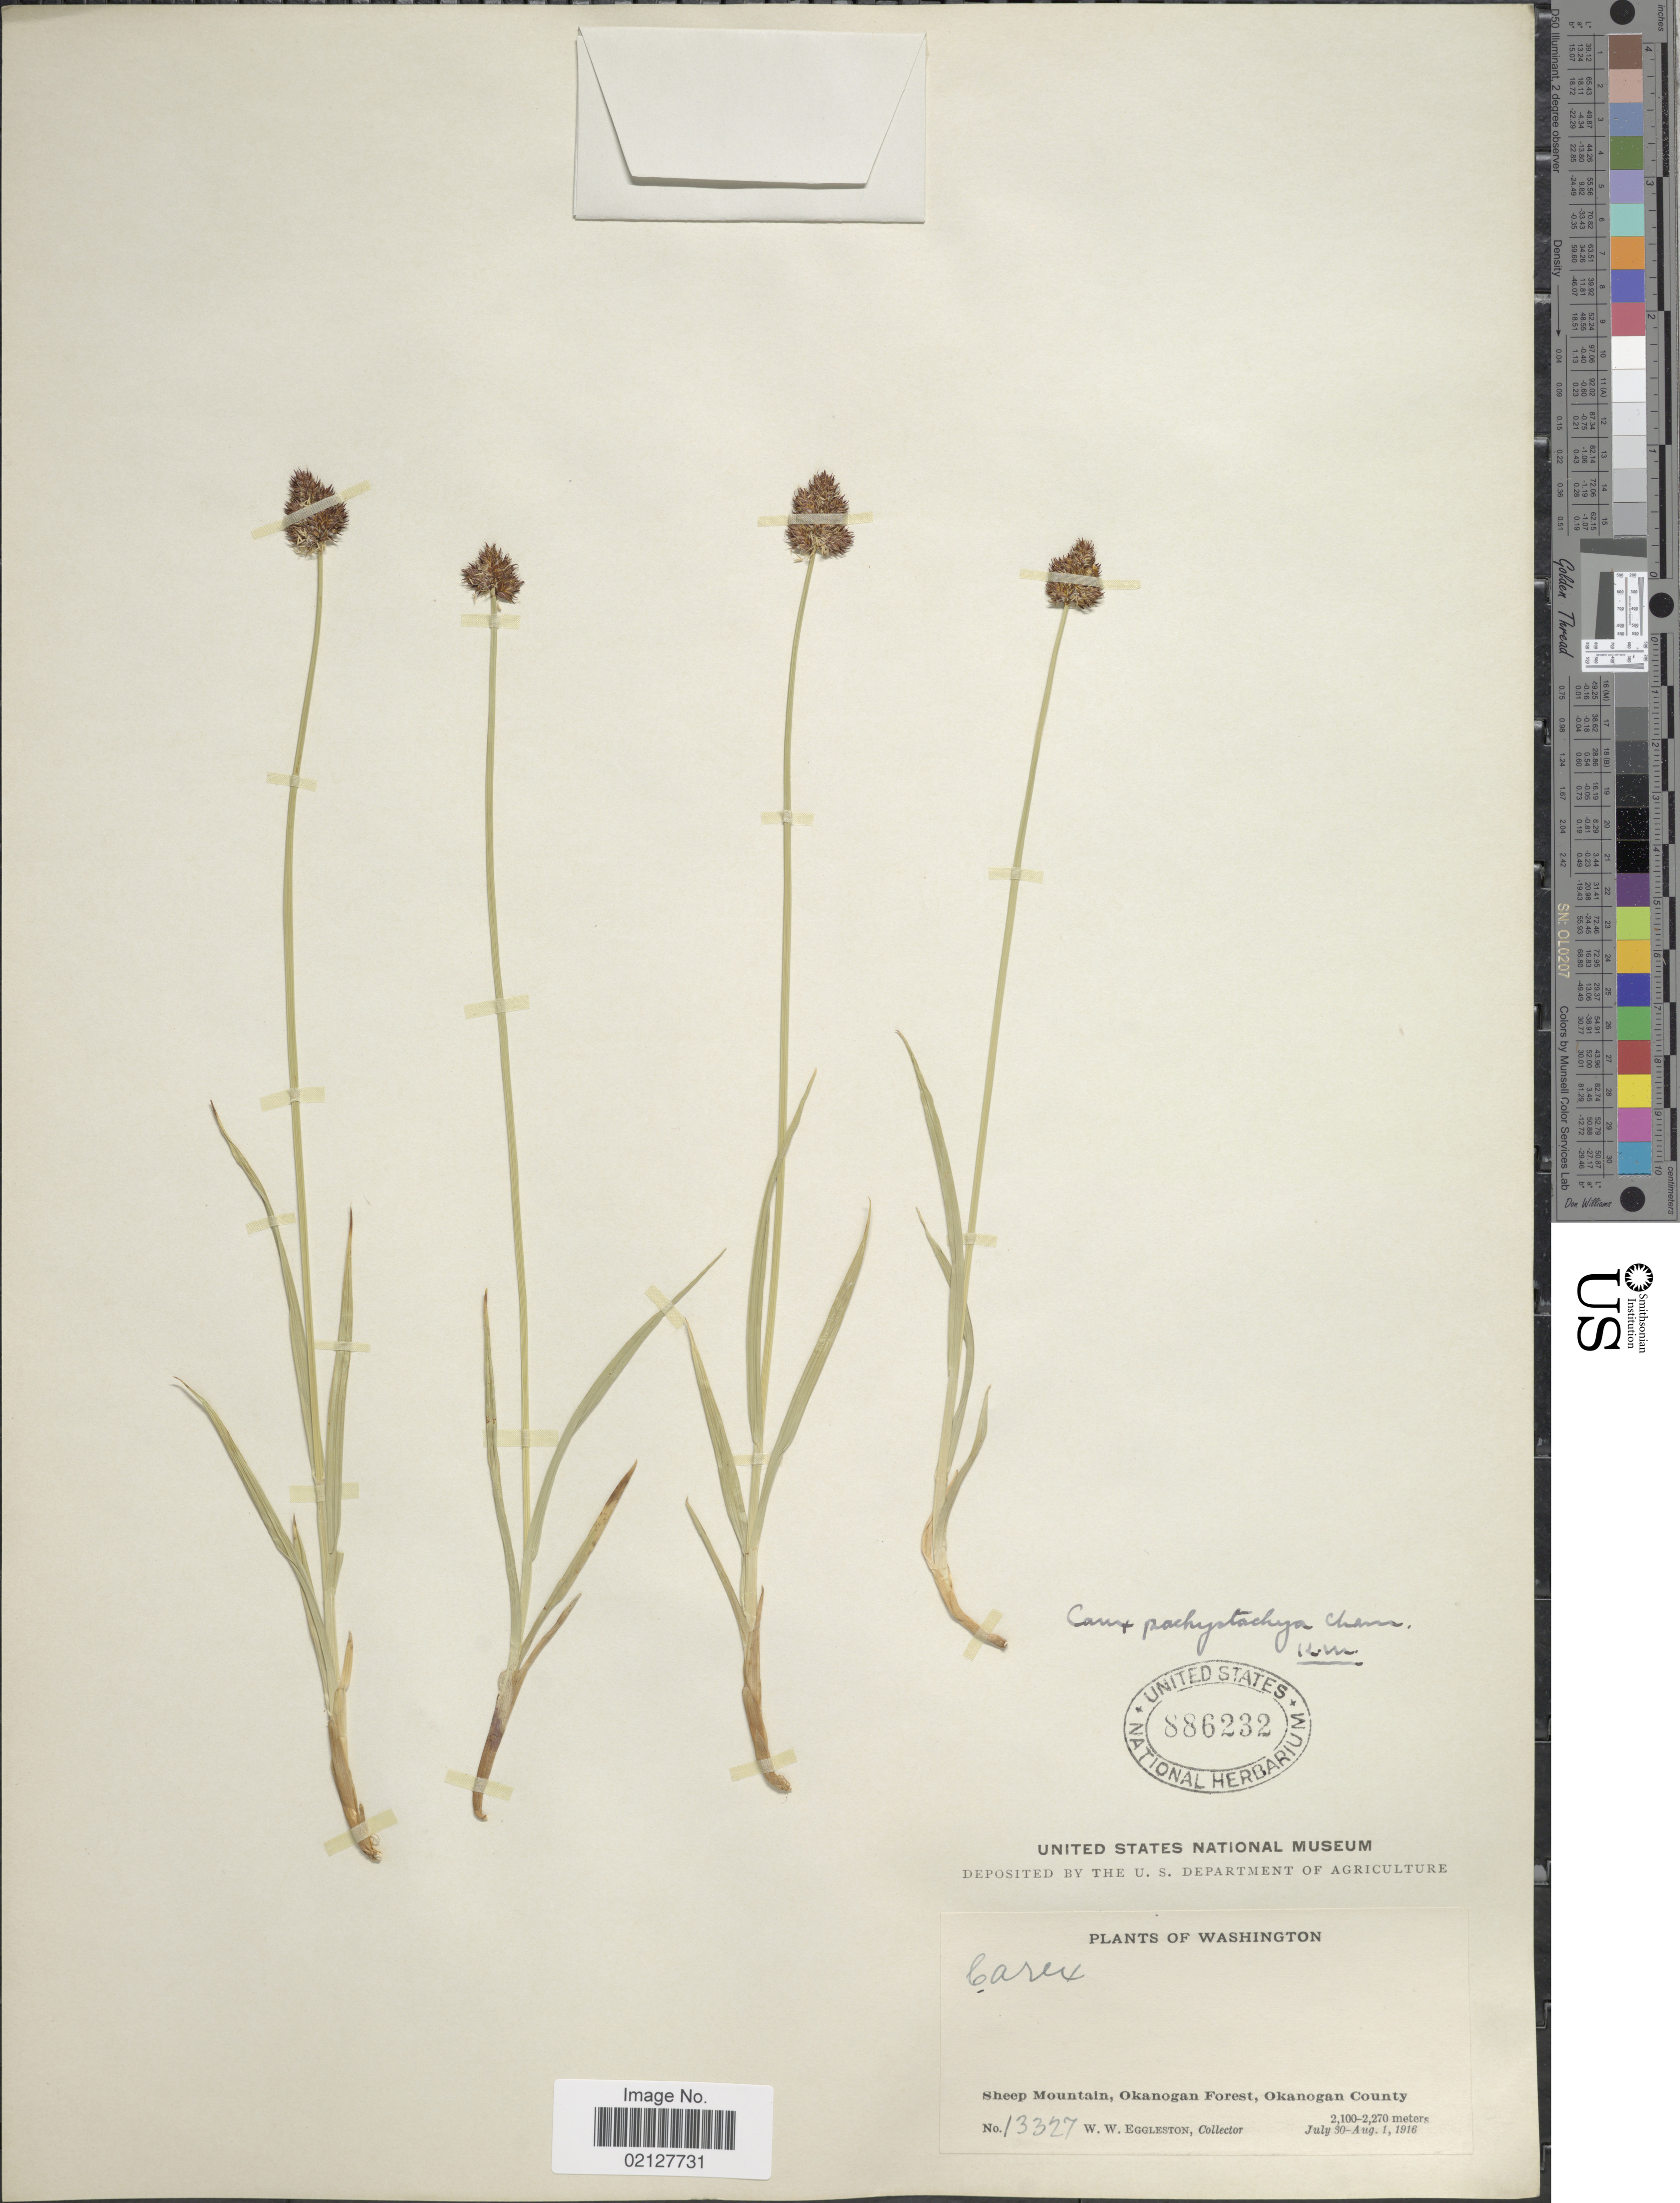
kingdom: Plantae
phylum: Tracheophyta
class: Liliopsida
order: Poales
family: Cyperaceae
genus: Carex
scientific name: Carex pachystachya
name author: Cham. ex Steud.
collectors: W. W. Eggleston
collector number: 13327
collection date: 1916-07-30/1916-08-01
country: United States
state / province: Washington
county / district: Okanogan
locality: Sheep Mountain, Okanogan Forest, Okanogan County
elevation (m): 2100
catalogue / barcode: US 886232